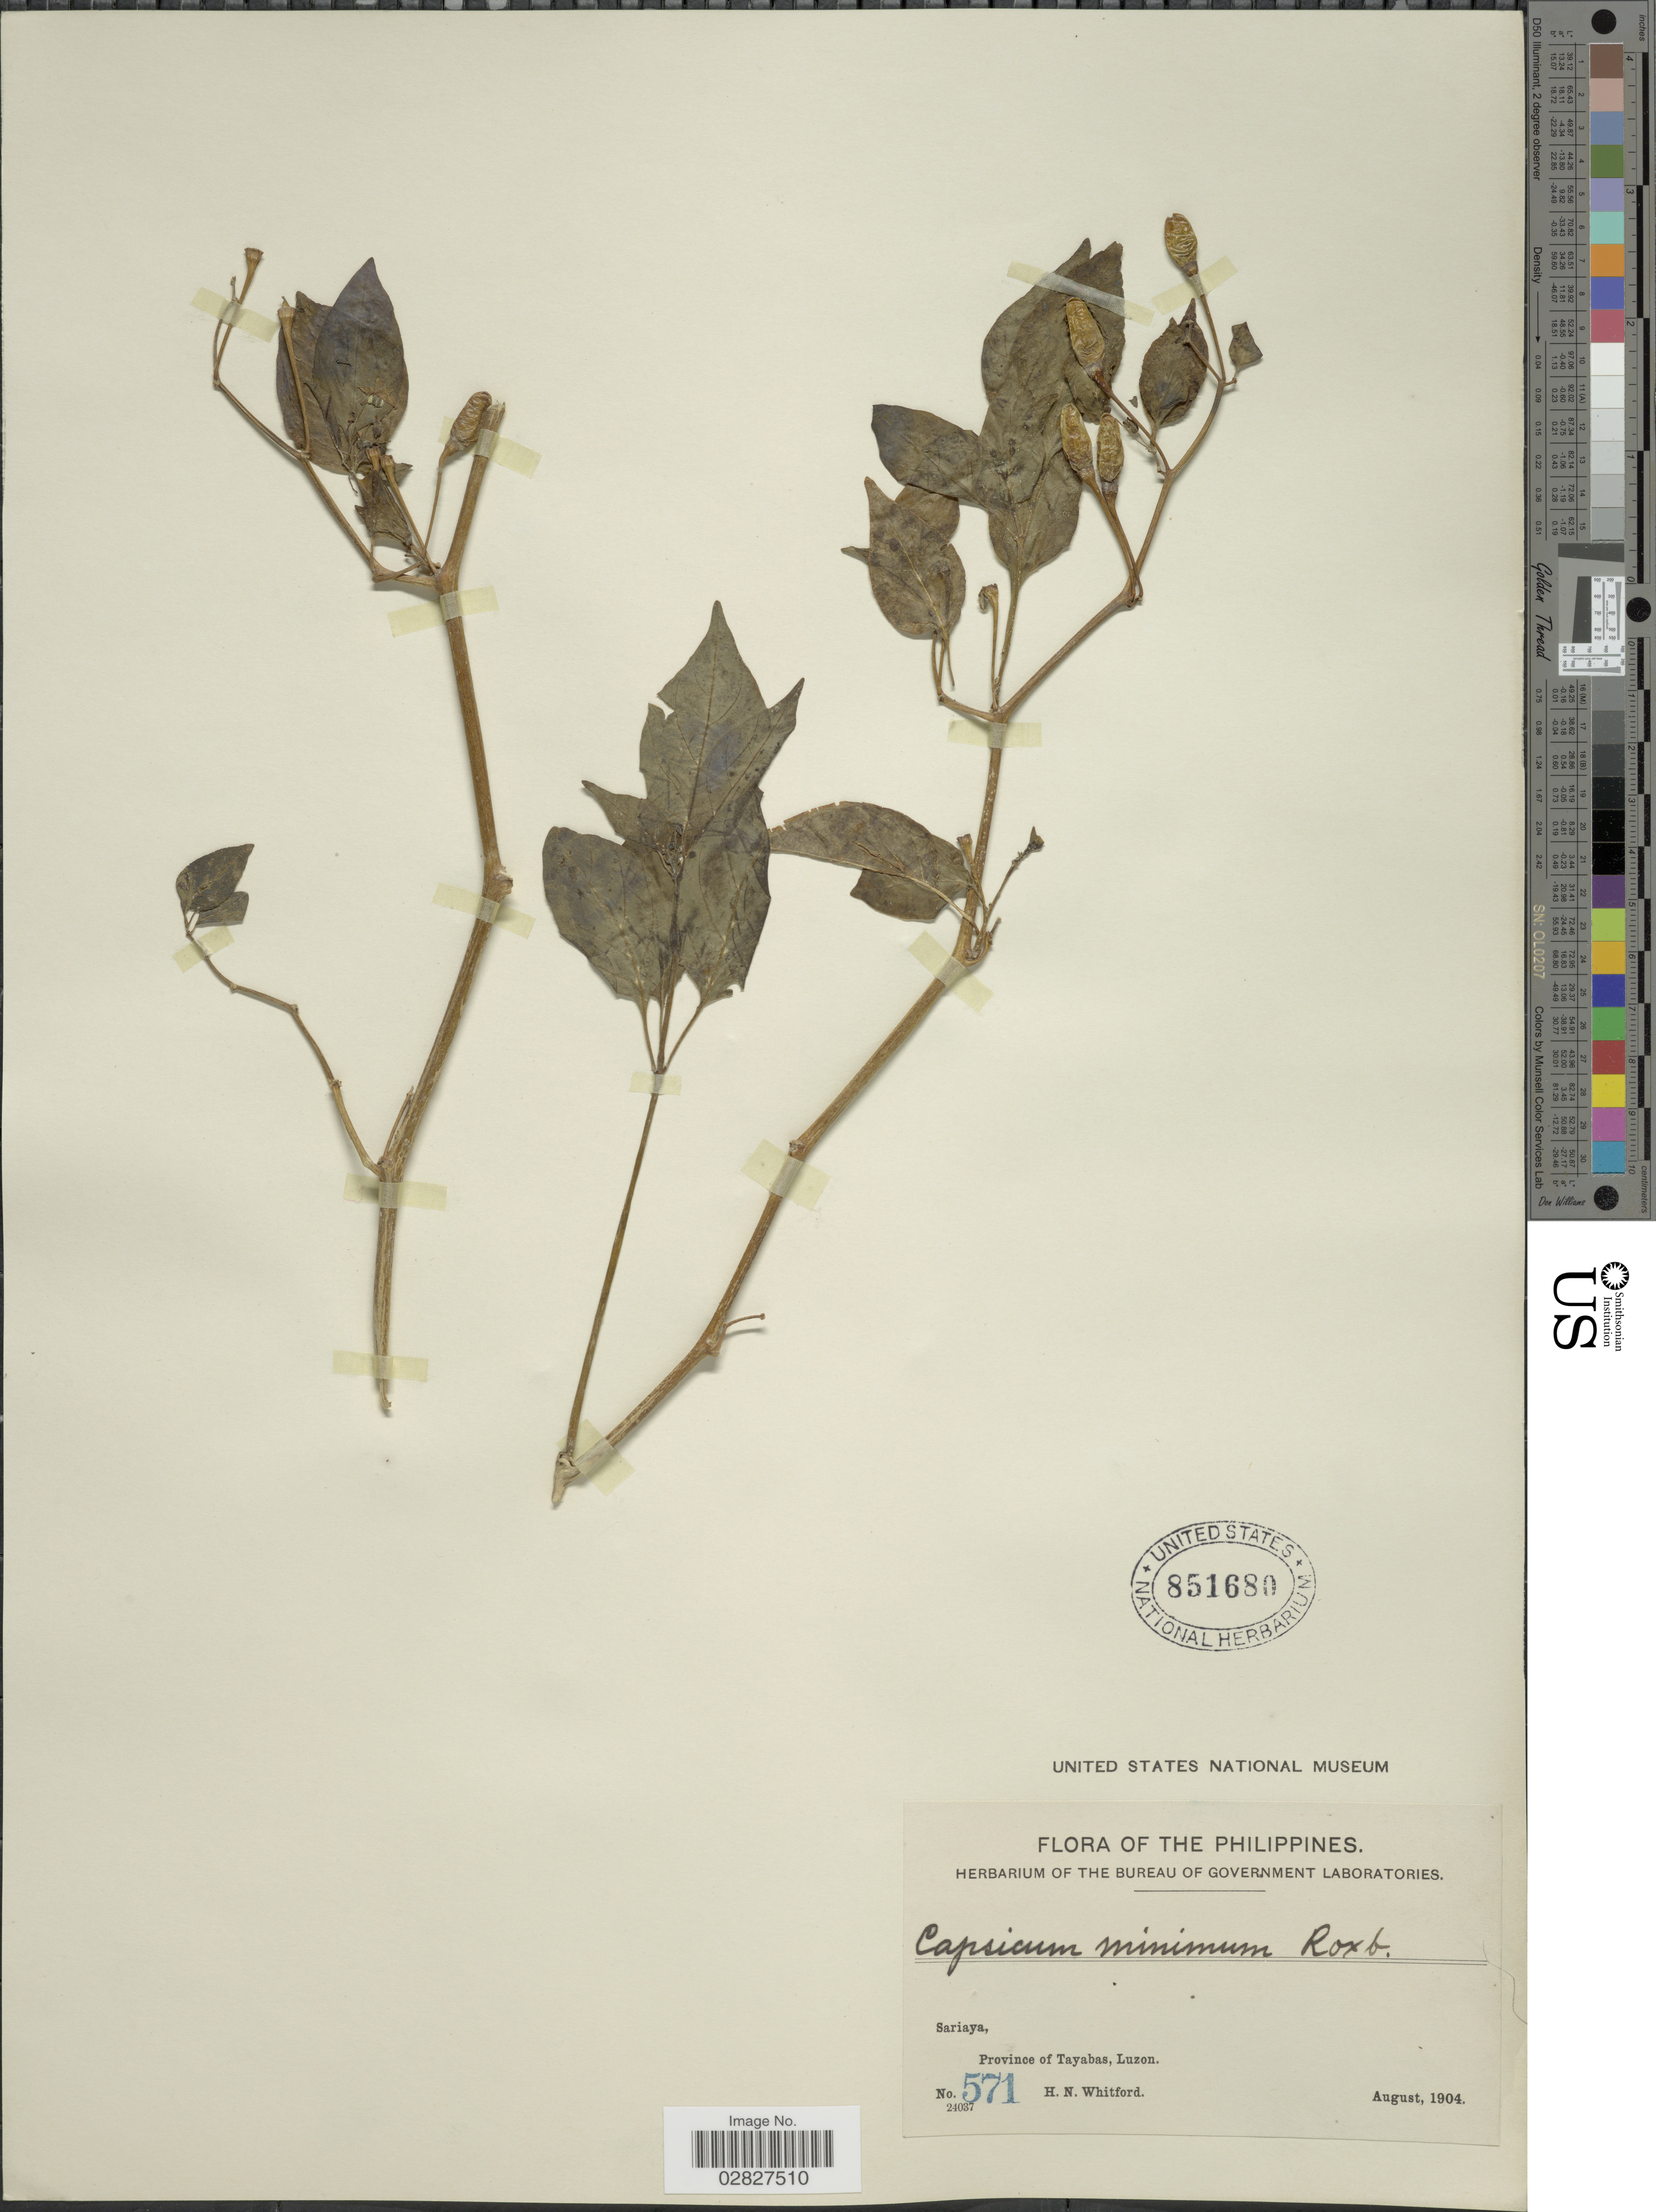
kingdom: Plantae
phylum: Tracheophyta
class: Magnoliopsida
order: Solanales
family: Solanaceae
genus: Capsicum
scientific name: Capsicum frutescens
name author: L.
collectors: H. N. Whitford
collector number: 571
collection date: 1904-08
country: Philippines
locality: Sariaya, Province of Tayabas, Luzon.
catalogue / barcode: US 851680